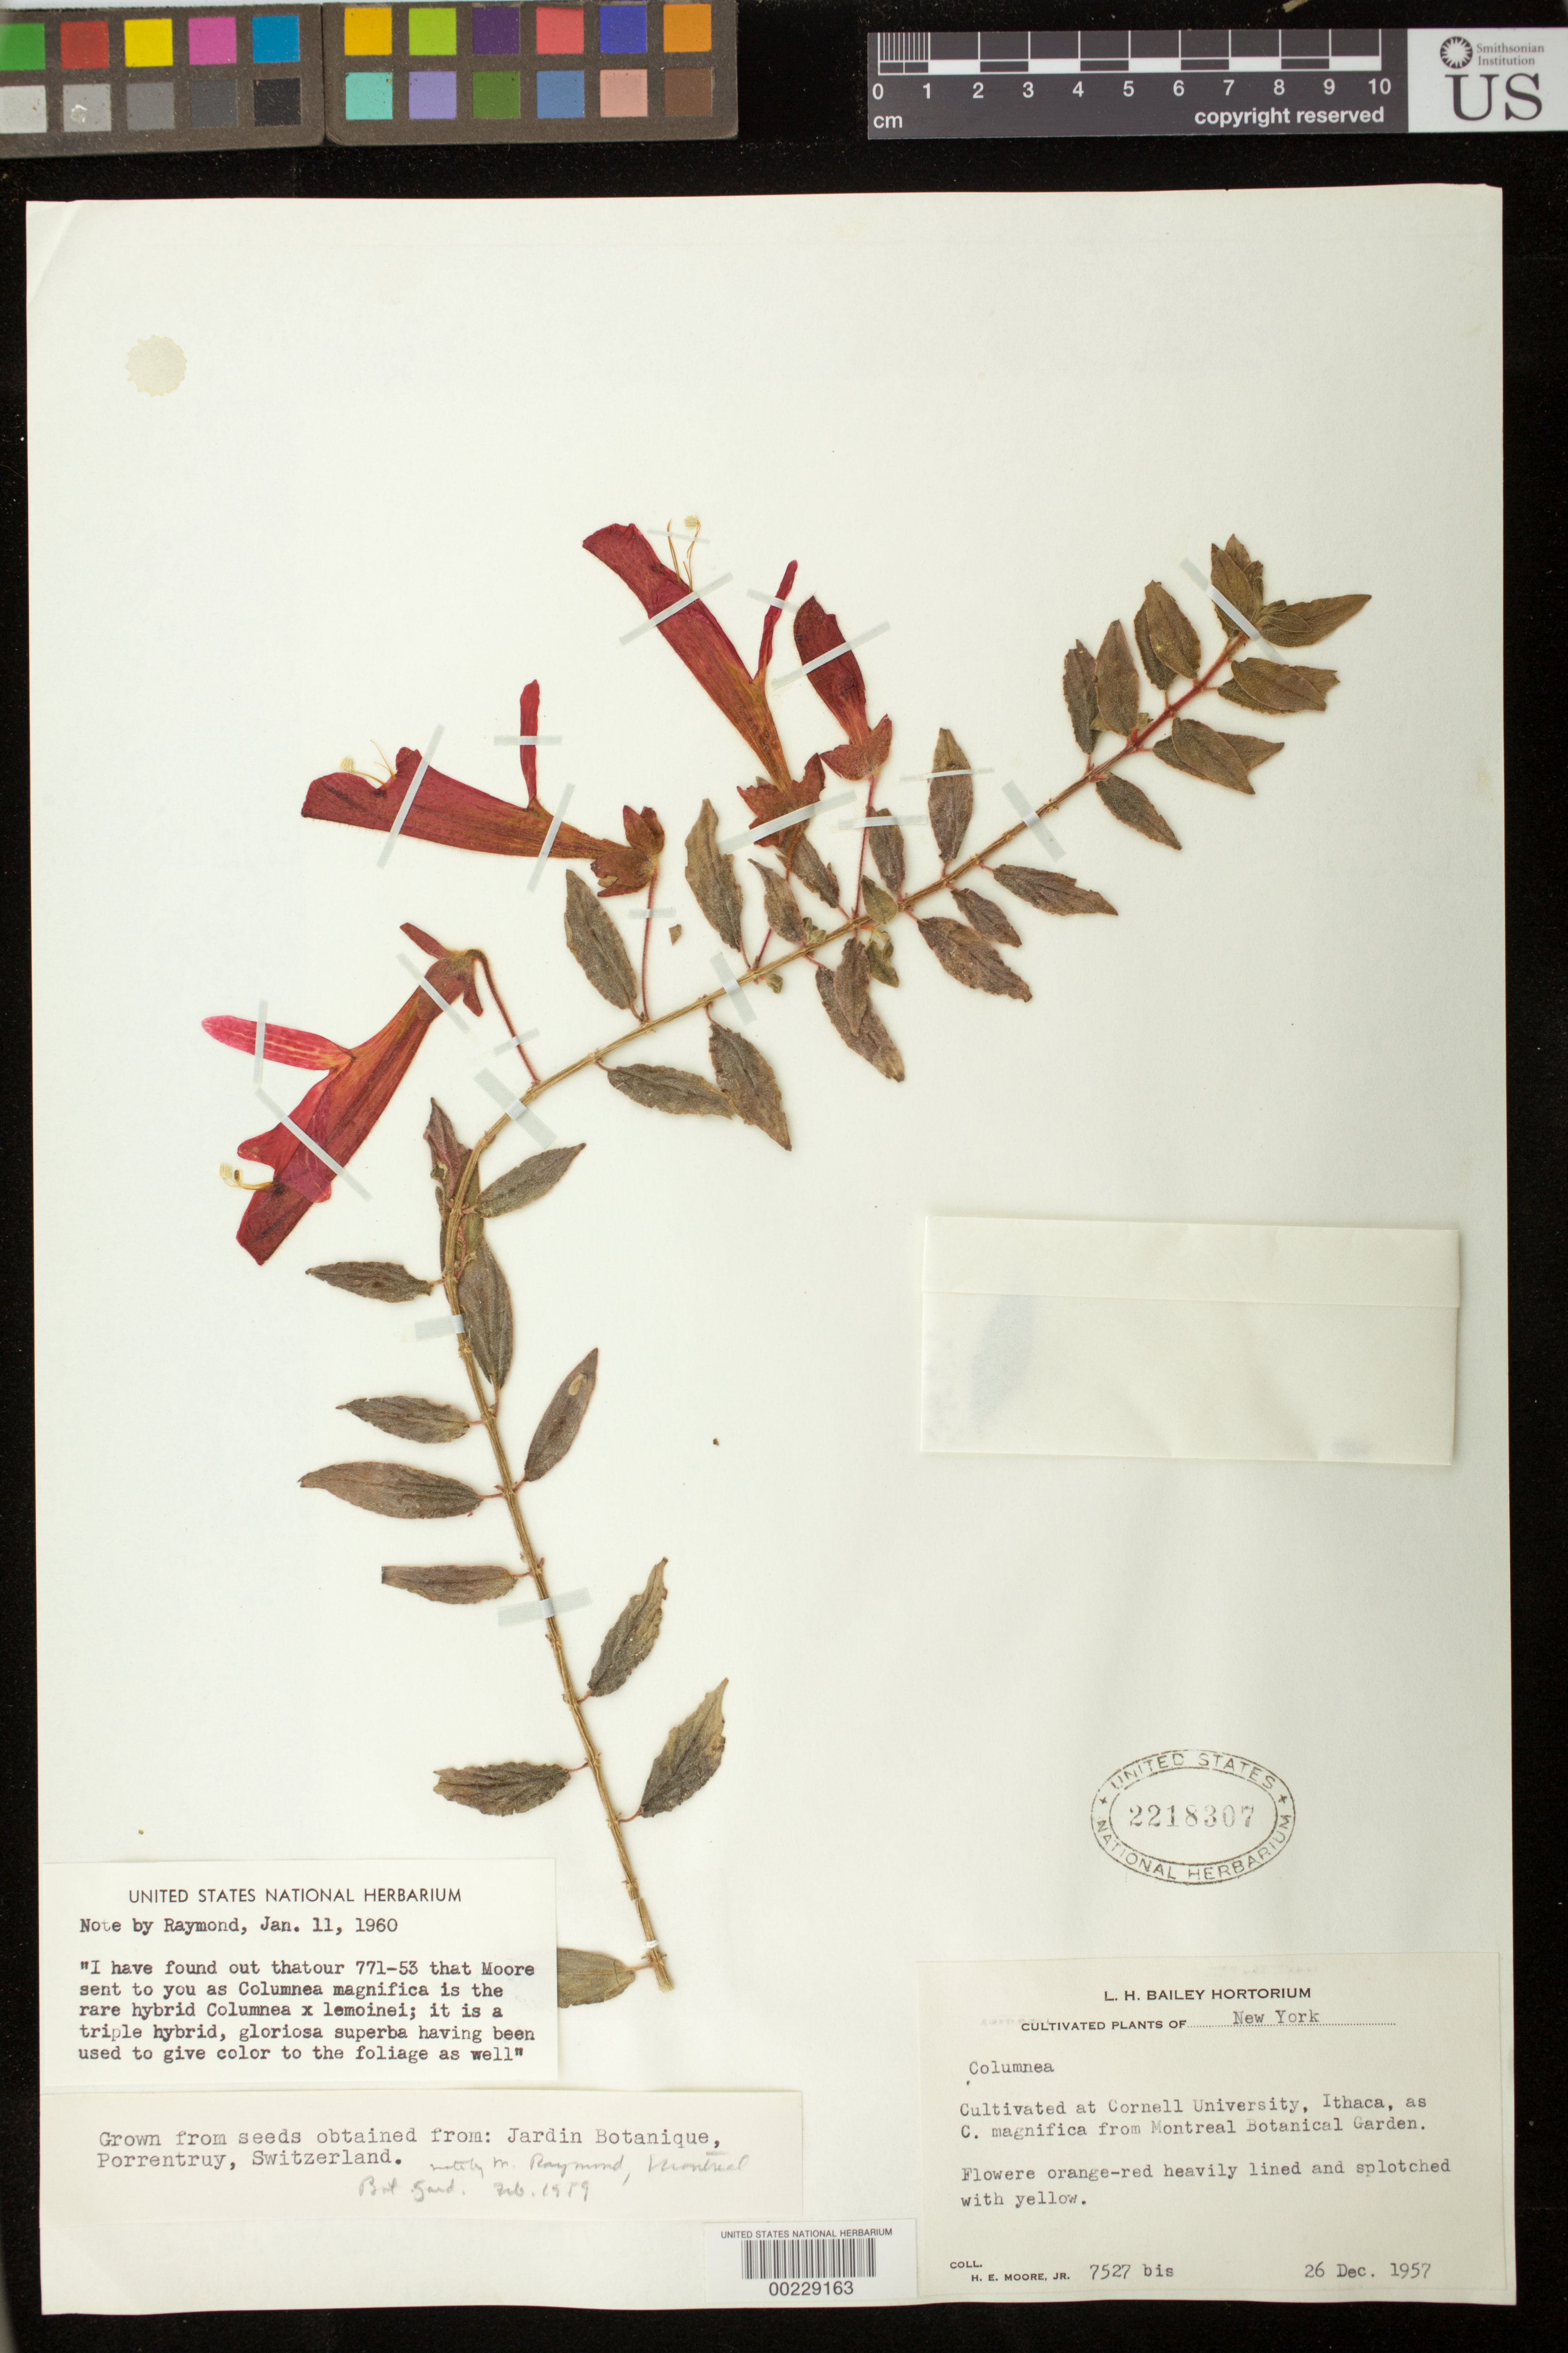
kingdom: Plantae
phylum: Tracheophyta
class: Magnoliopsida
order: Lamiales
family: Gesneriaceae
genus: Columnea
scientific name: Columnea x lemoinei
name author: Garner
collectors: H. E. Moore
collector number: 7527 bis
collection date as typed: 26 Dec 1957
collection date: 1957-12-26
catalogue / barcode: US 2218307